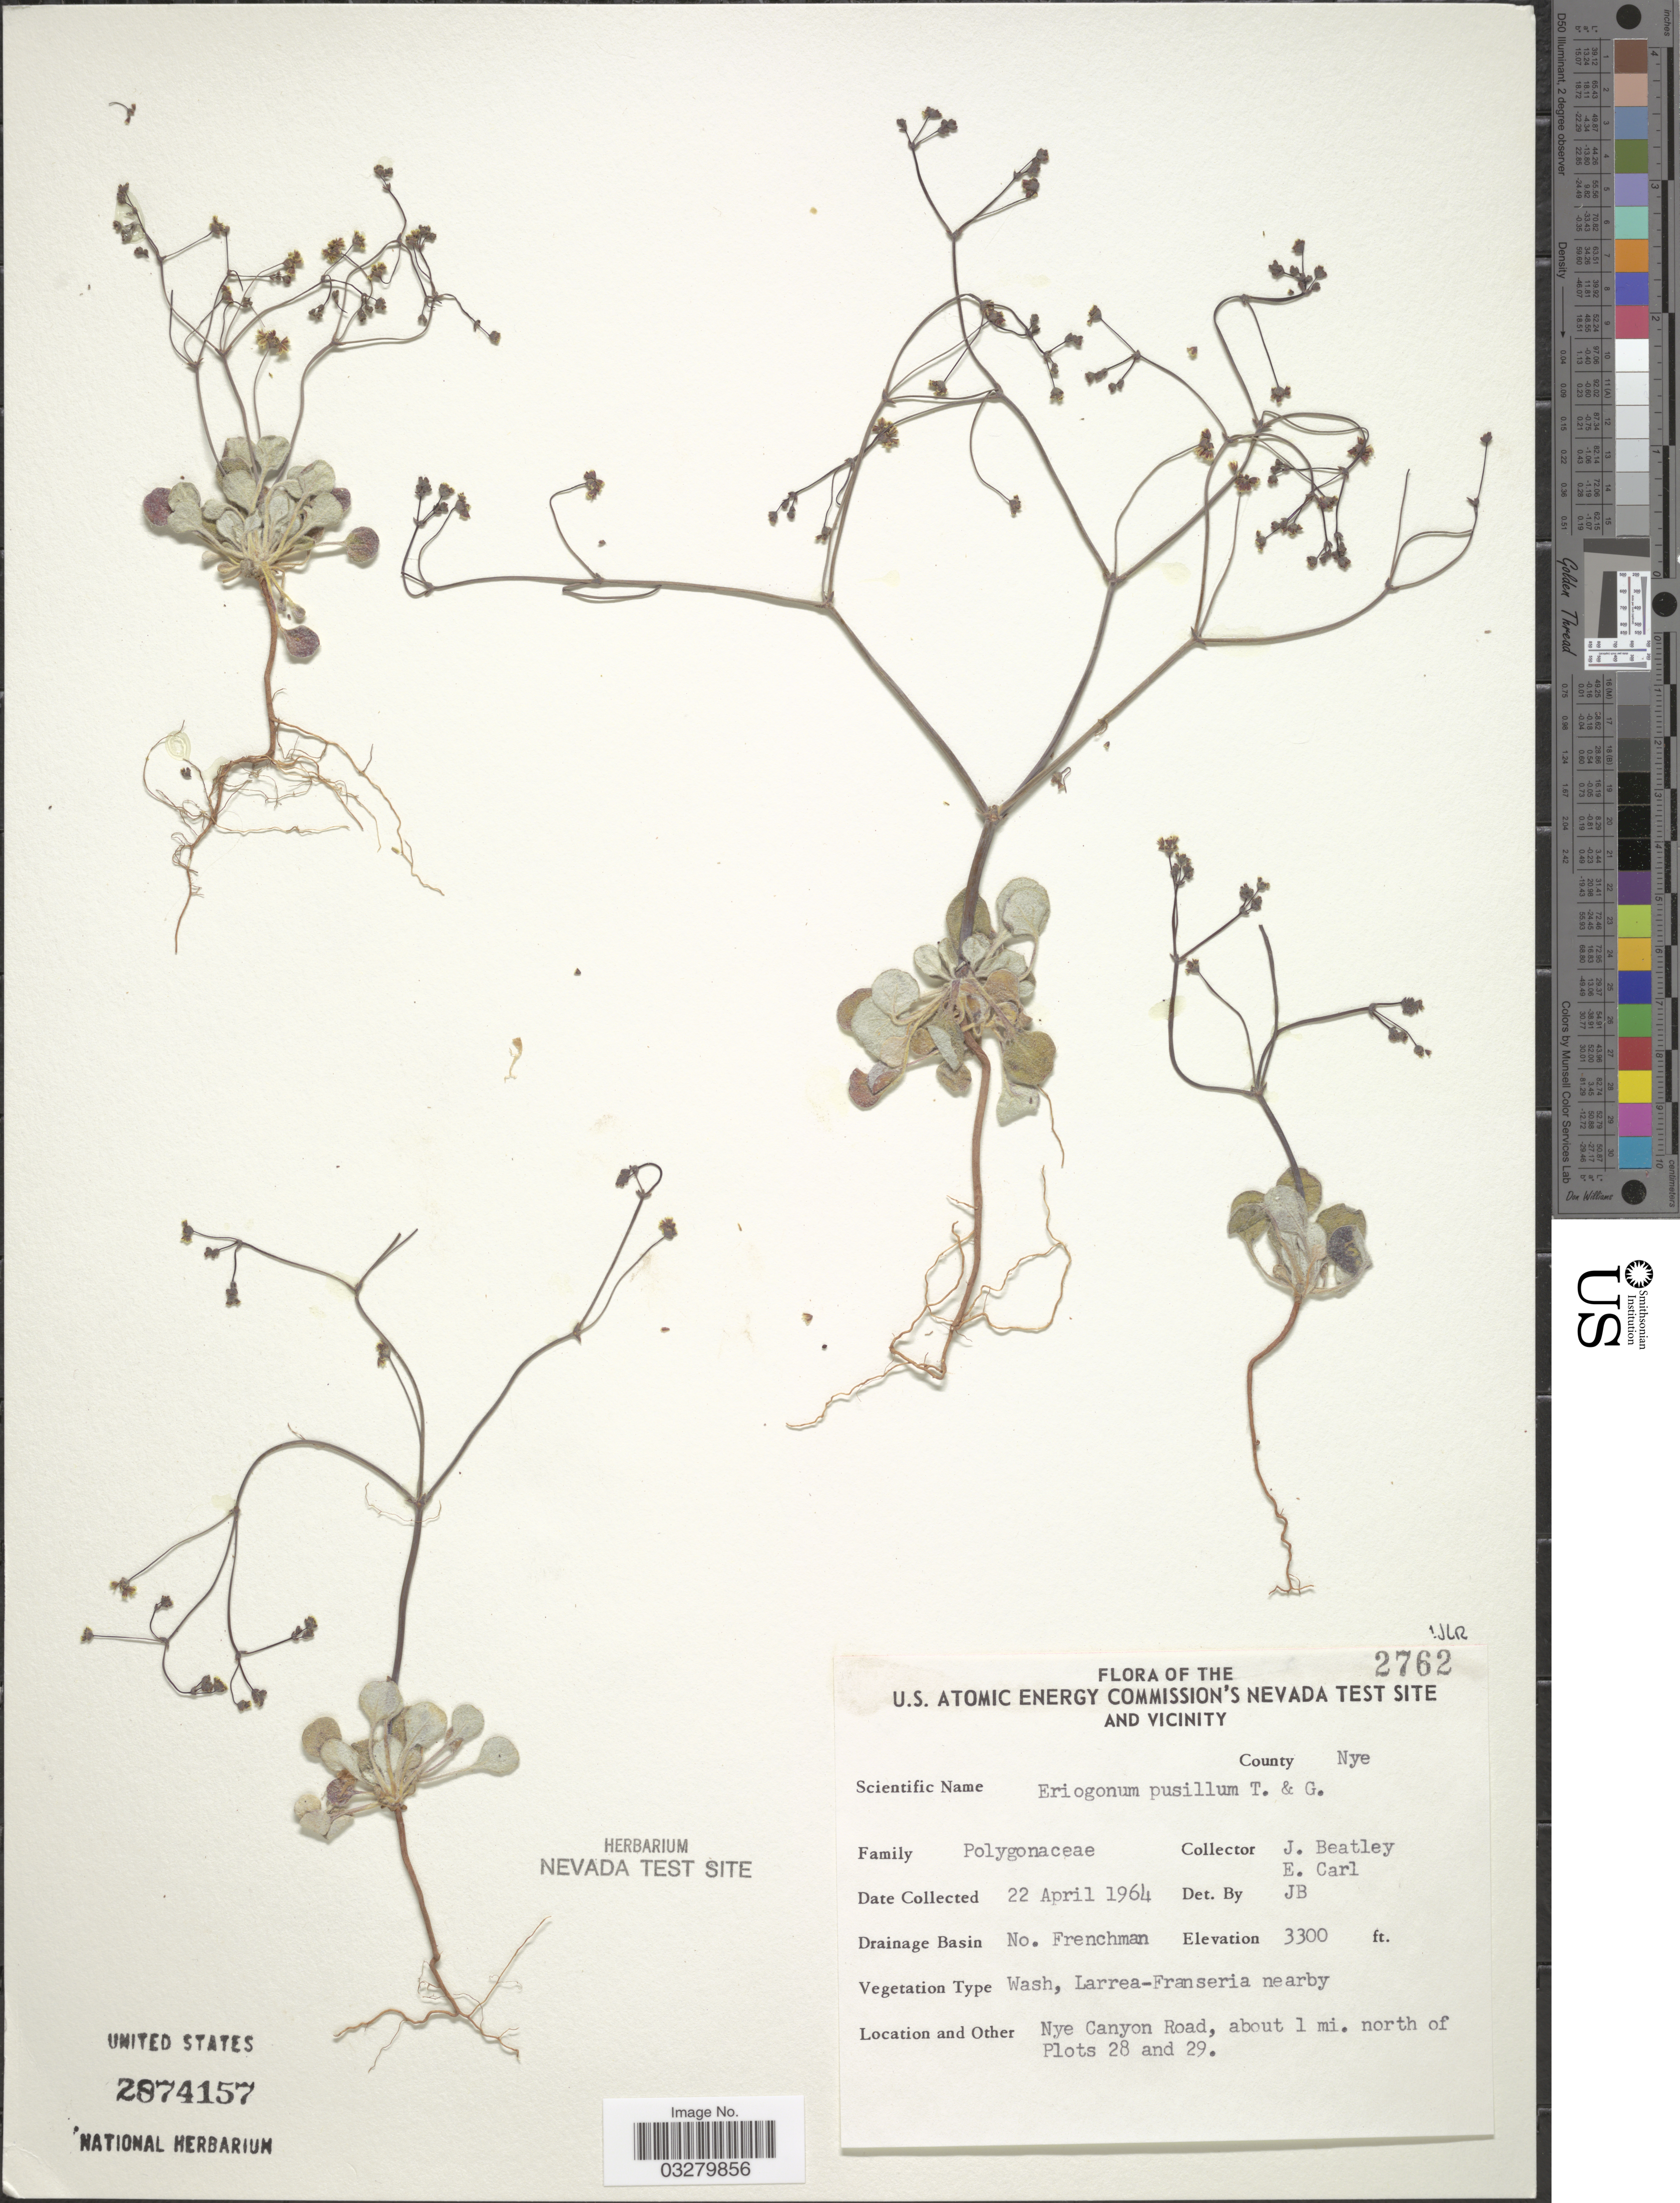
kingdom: Plantae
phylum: Tracheophyta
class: Magnoliopsida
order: Caryophyllales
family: Polygonaceae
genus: Eriogonum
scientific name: Eriogonum pusillum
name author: Torr. & A. Gray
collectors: J. C. Beatley & E. Carl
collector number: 2762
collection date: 1964-04-22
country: United States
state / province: Nevada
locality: U.S. Atomic Energy Commission's Nevada Test Site and Vicinity. County Nye. Drainage Basin No. Frenchman. Nye Canyon Road, about 1 mi. north of Plots 28 and 29.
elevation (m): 1006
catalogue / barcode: US 2874157